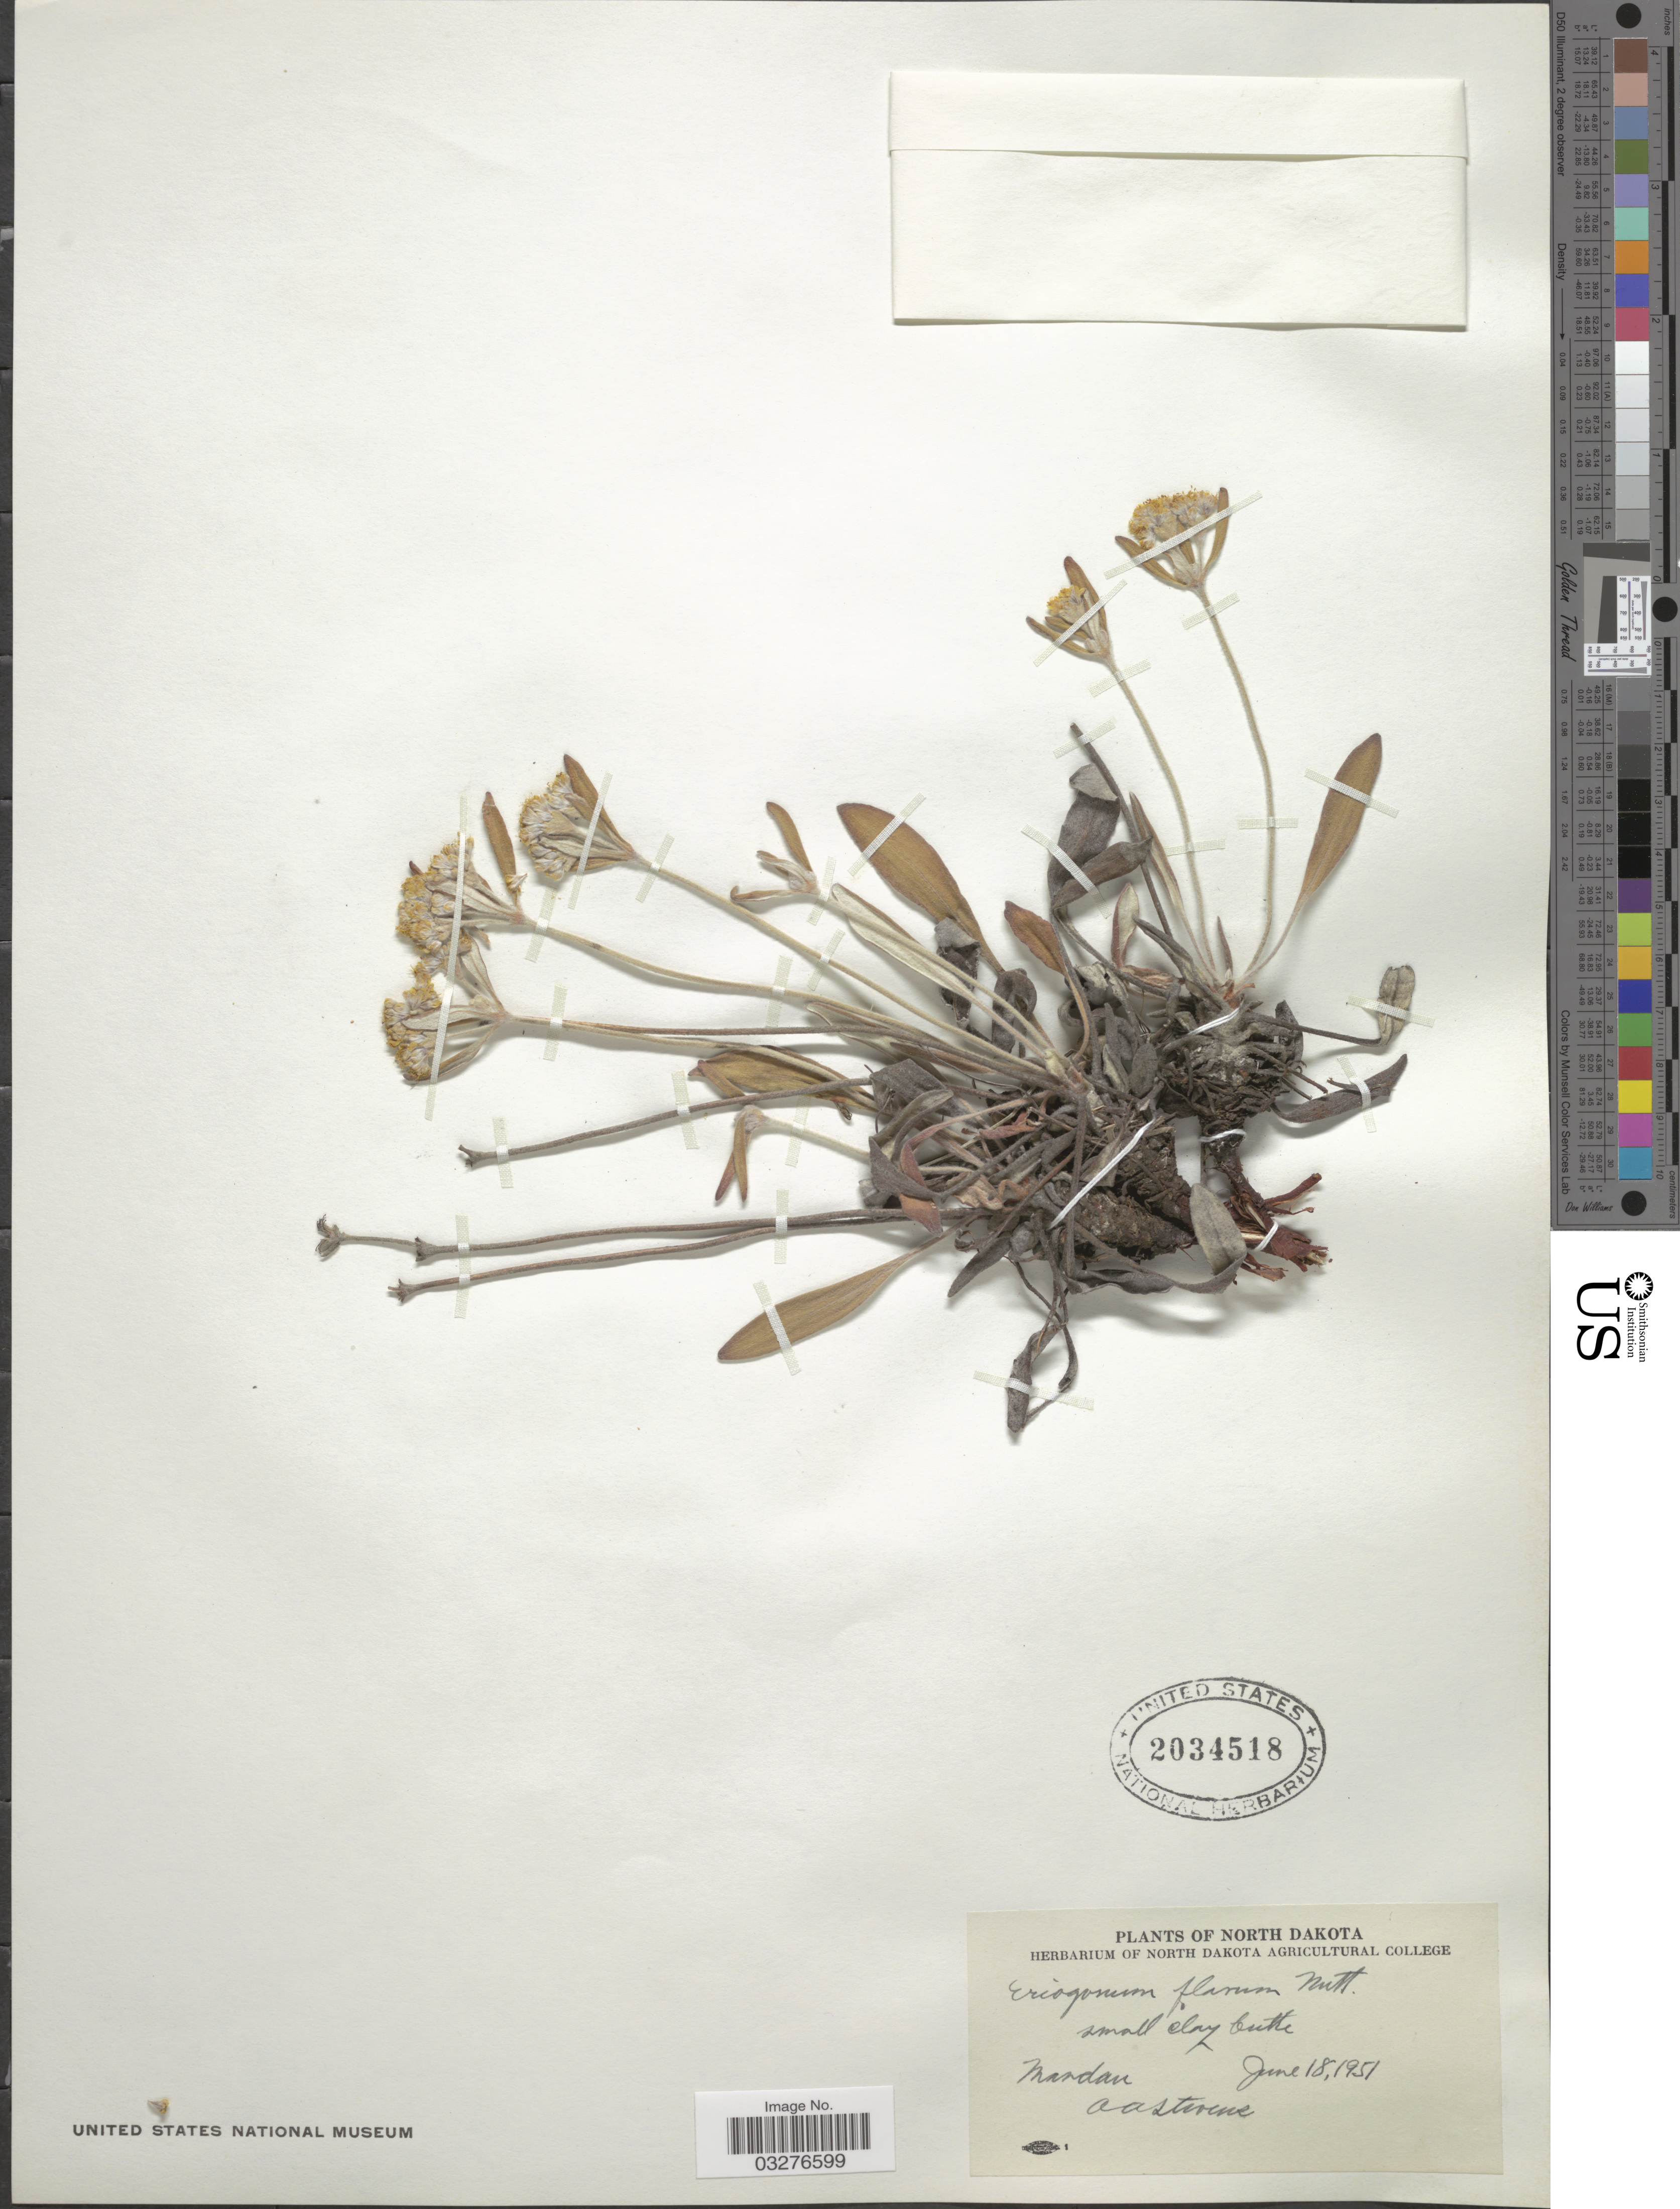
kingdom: Plantae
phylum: Tracheophyta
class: Magnoliopsida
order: Caryophyllales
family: Polygonaceae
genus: Eriogonum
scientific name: Eriogonum flavum var. flavum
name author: Nutt. ex Benth.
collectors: O. A. Stevens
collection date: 1951-06-18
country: United States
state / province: North Dakota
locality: Mandan.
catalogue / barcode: US 2034518